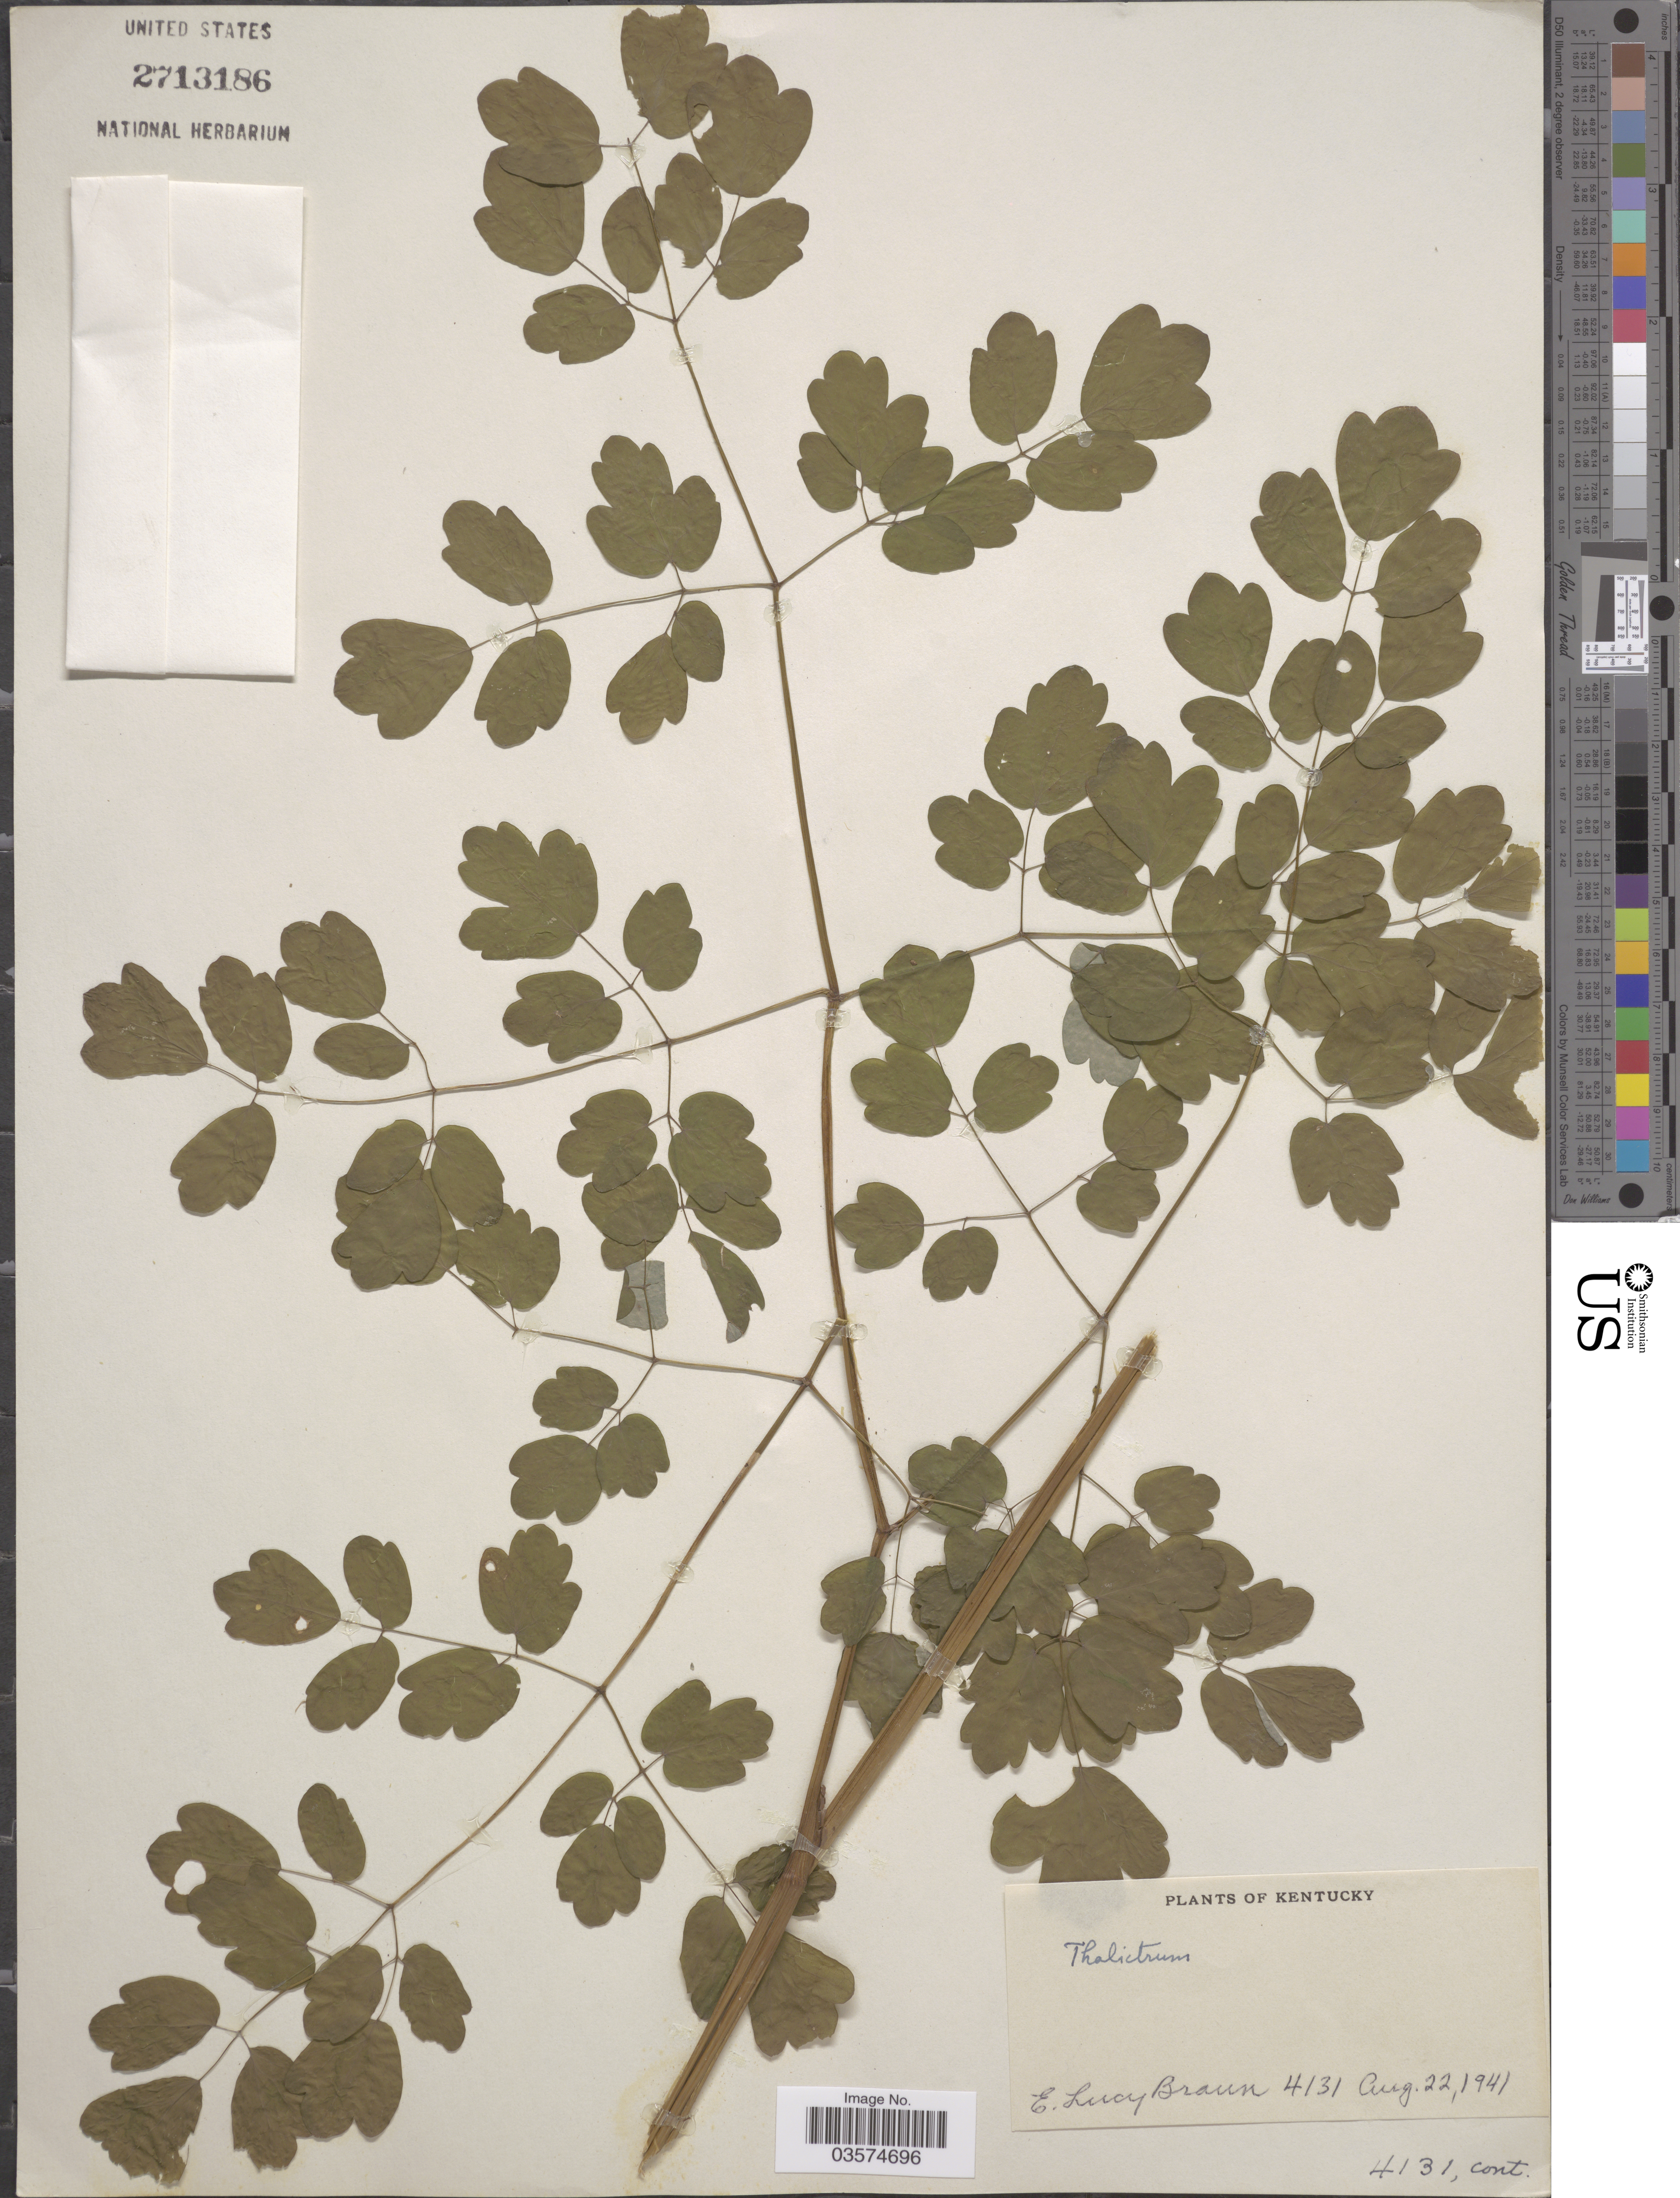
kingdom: Plantae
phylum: Tracheophyta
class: Magnoliopsida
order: Ranunculales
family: Ranunculaceae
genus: Thalictrum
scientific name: Thalictrum sp.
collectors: E. L. Braun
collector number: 4131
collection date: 1941-08-22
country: United States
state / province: Kentucky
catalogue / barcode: US 2713186